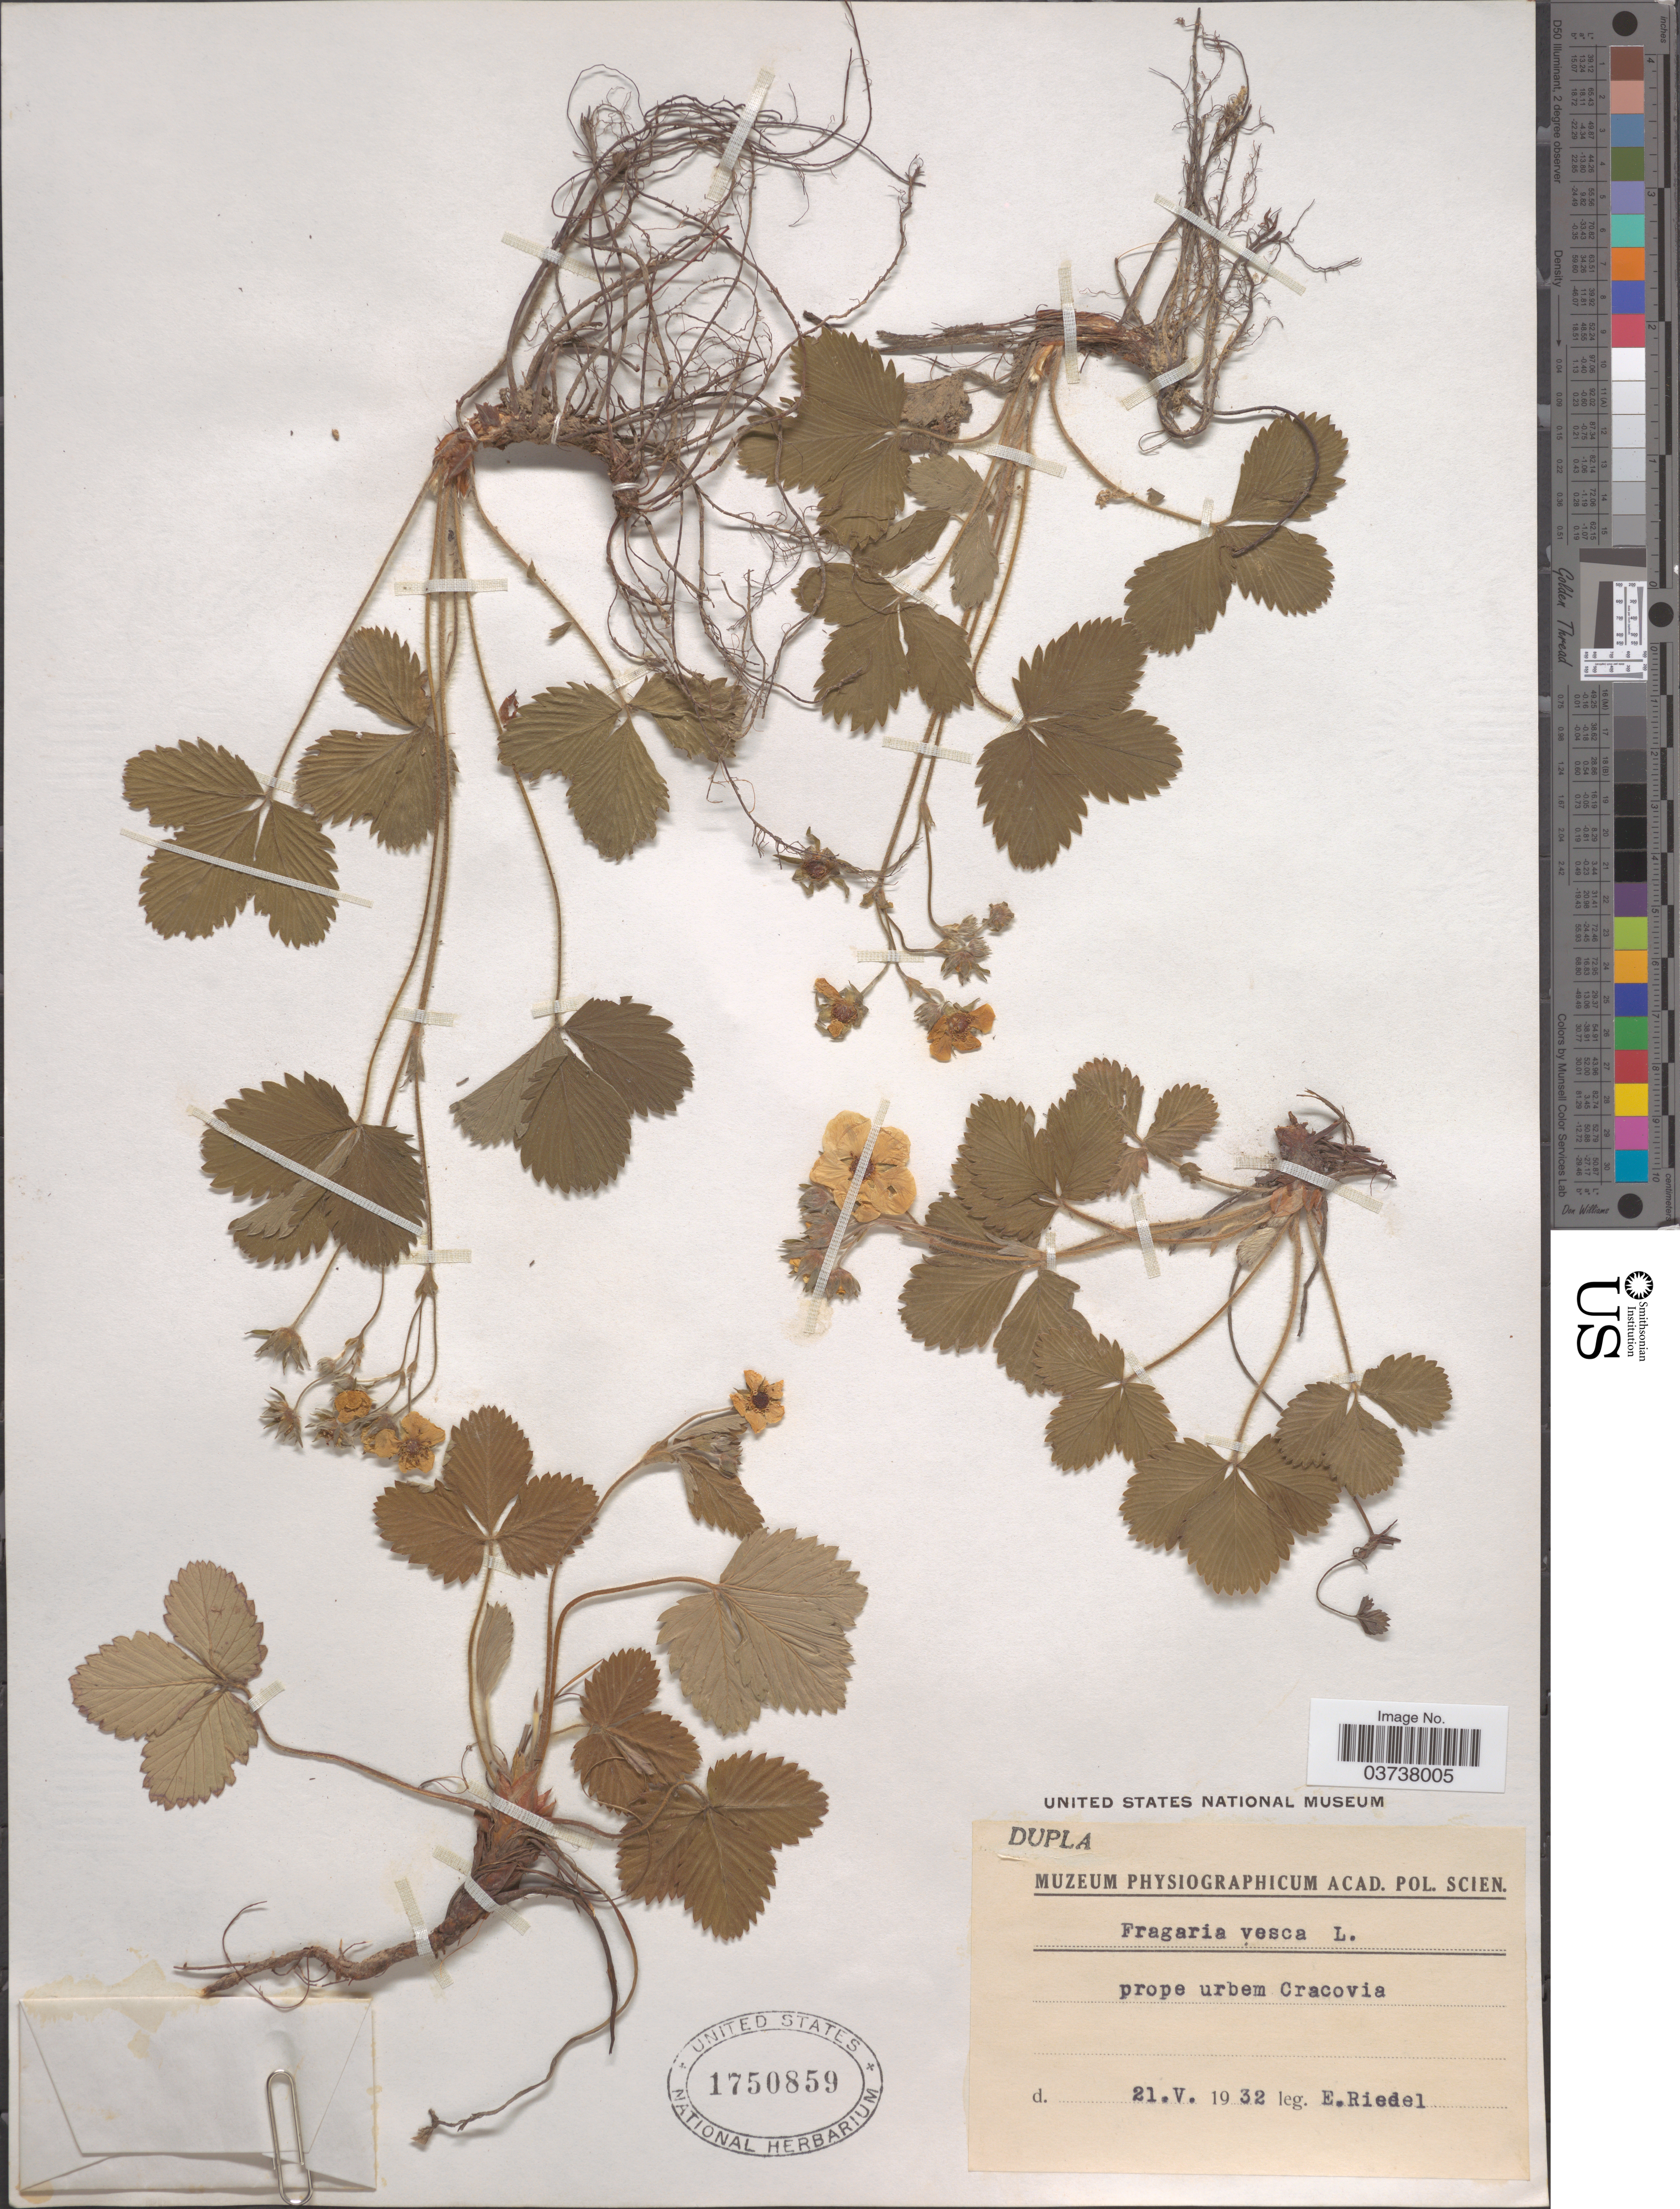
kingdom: Plantae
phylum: Tracheophyta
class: Magnoliopsida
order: Rosales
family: Rosaceae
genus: Fragaria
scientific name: Fragaria vesca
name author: L.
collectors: E. Riedel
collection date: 1932-05-21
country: Poland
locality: Prope urbem Cracovia.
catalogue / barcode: US 1750859